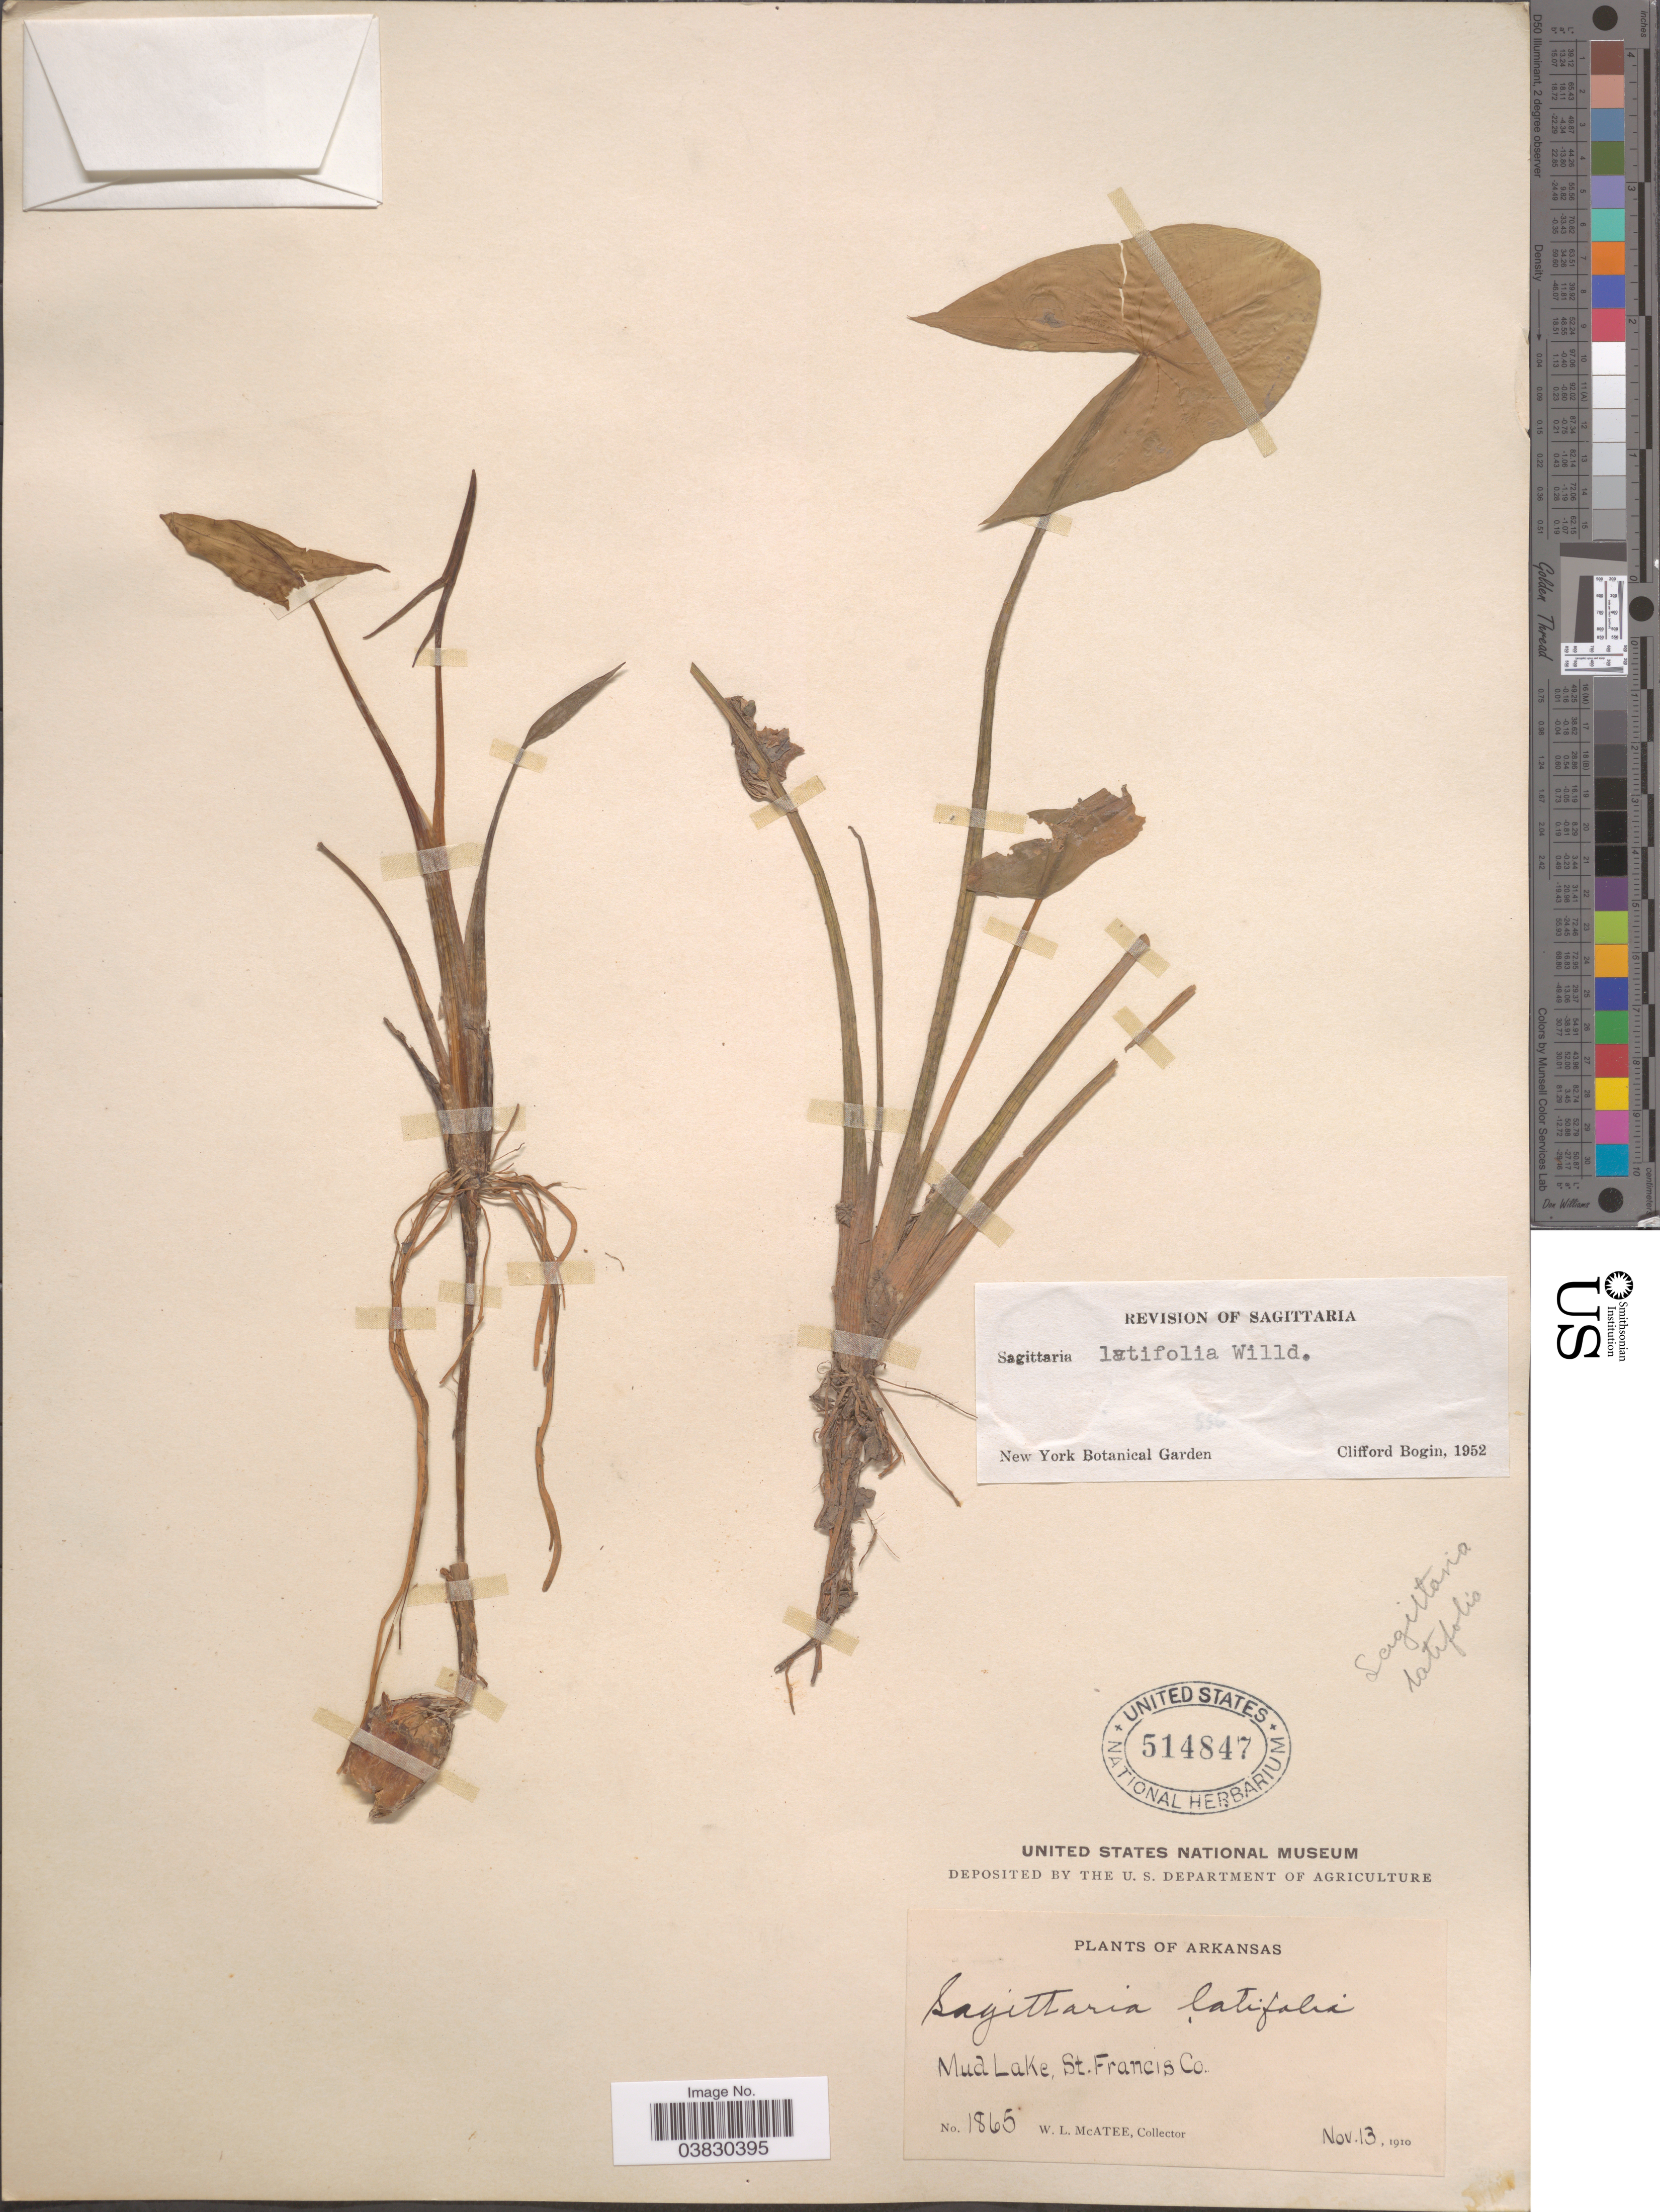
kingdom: Plantae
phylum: Tracheophyta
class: Liliopsida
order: Alismatales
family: Alismataceae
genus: Sagittaria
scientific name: Sagittaria variabilis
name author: Englem. ex A. Gray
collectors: W. McAtee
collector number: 1865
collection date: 1910-11-13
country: United States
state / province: Arkansas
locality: Mud Lake, St. Francis Co.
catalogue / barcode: US 514847